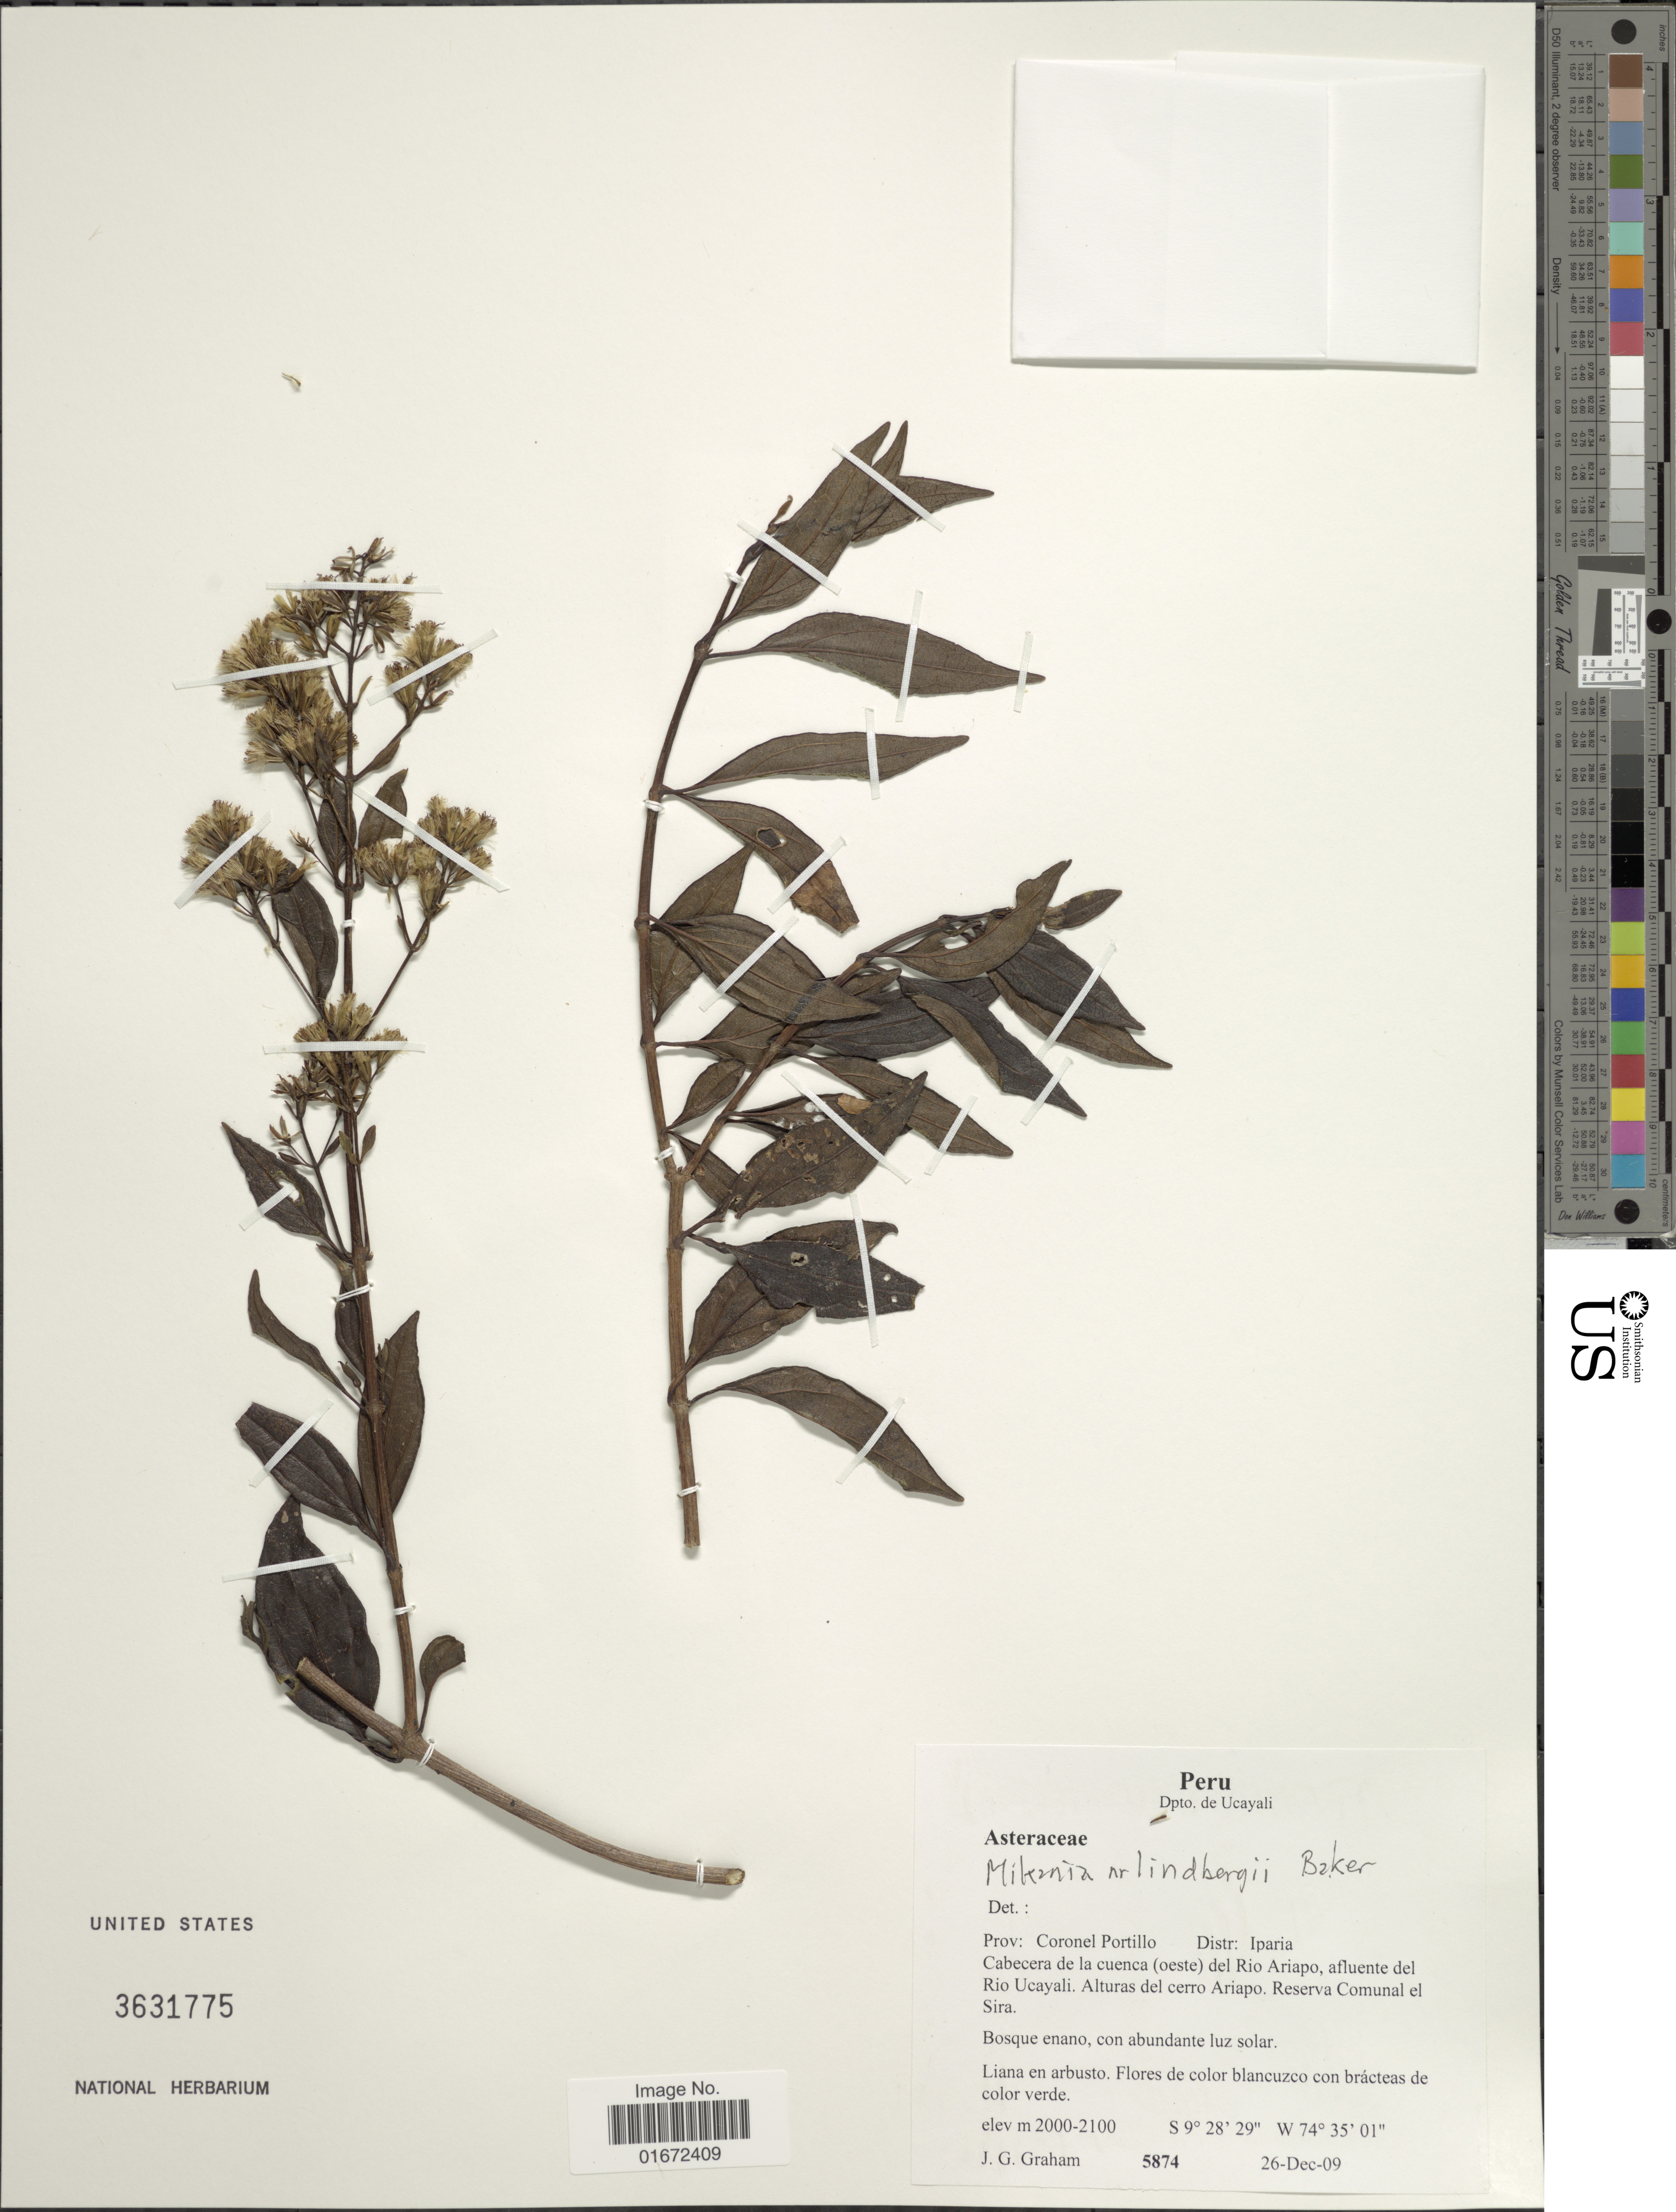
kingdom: Plantae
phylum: Tracheophyta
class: Magnoliopsida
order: Asterales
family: Asteraceae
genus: Mikania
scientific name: Mikania lindbergii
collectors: J. Graham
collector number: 5874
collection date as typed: Transcribed d/m/y: 26/12/9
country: Peru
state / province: Ucayali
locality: Dpto. de Ucayali. Prov: Coronel Portillo. Distr: Iparia. Cabecera de la cuenca (oeste) del Rio Ariapo, afluente del Rio Ucayali. Alturas del cerro Ariapo. Reserva Comunal el Sira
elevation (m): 2000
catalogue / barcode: US 3631775